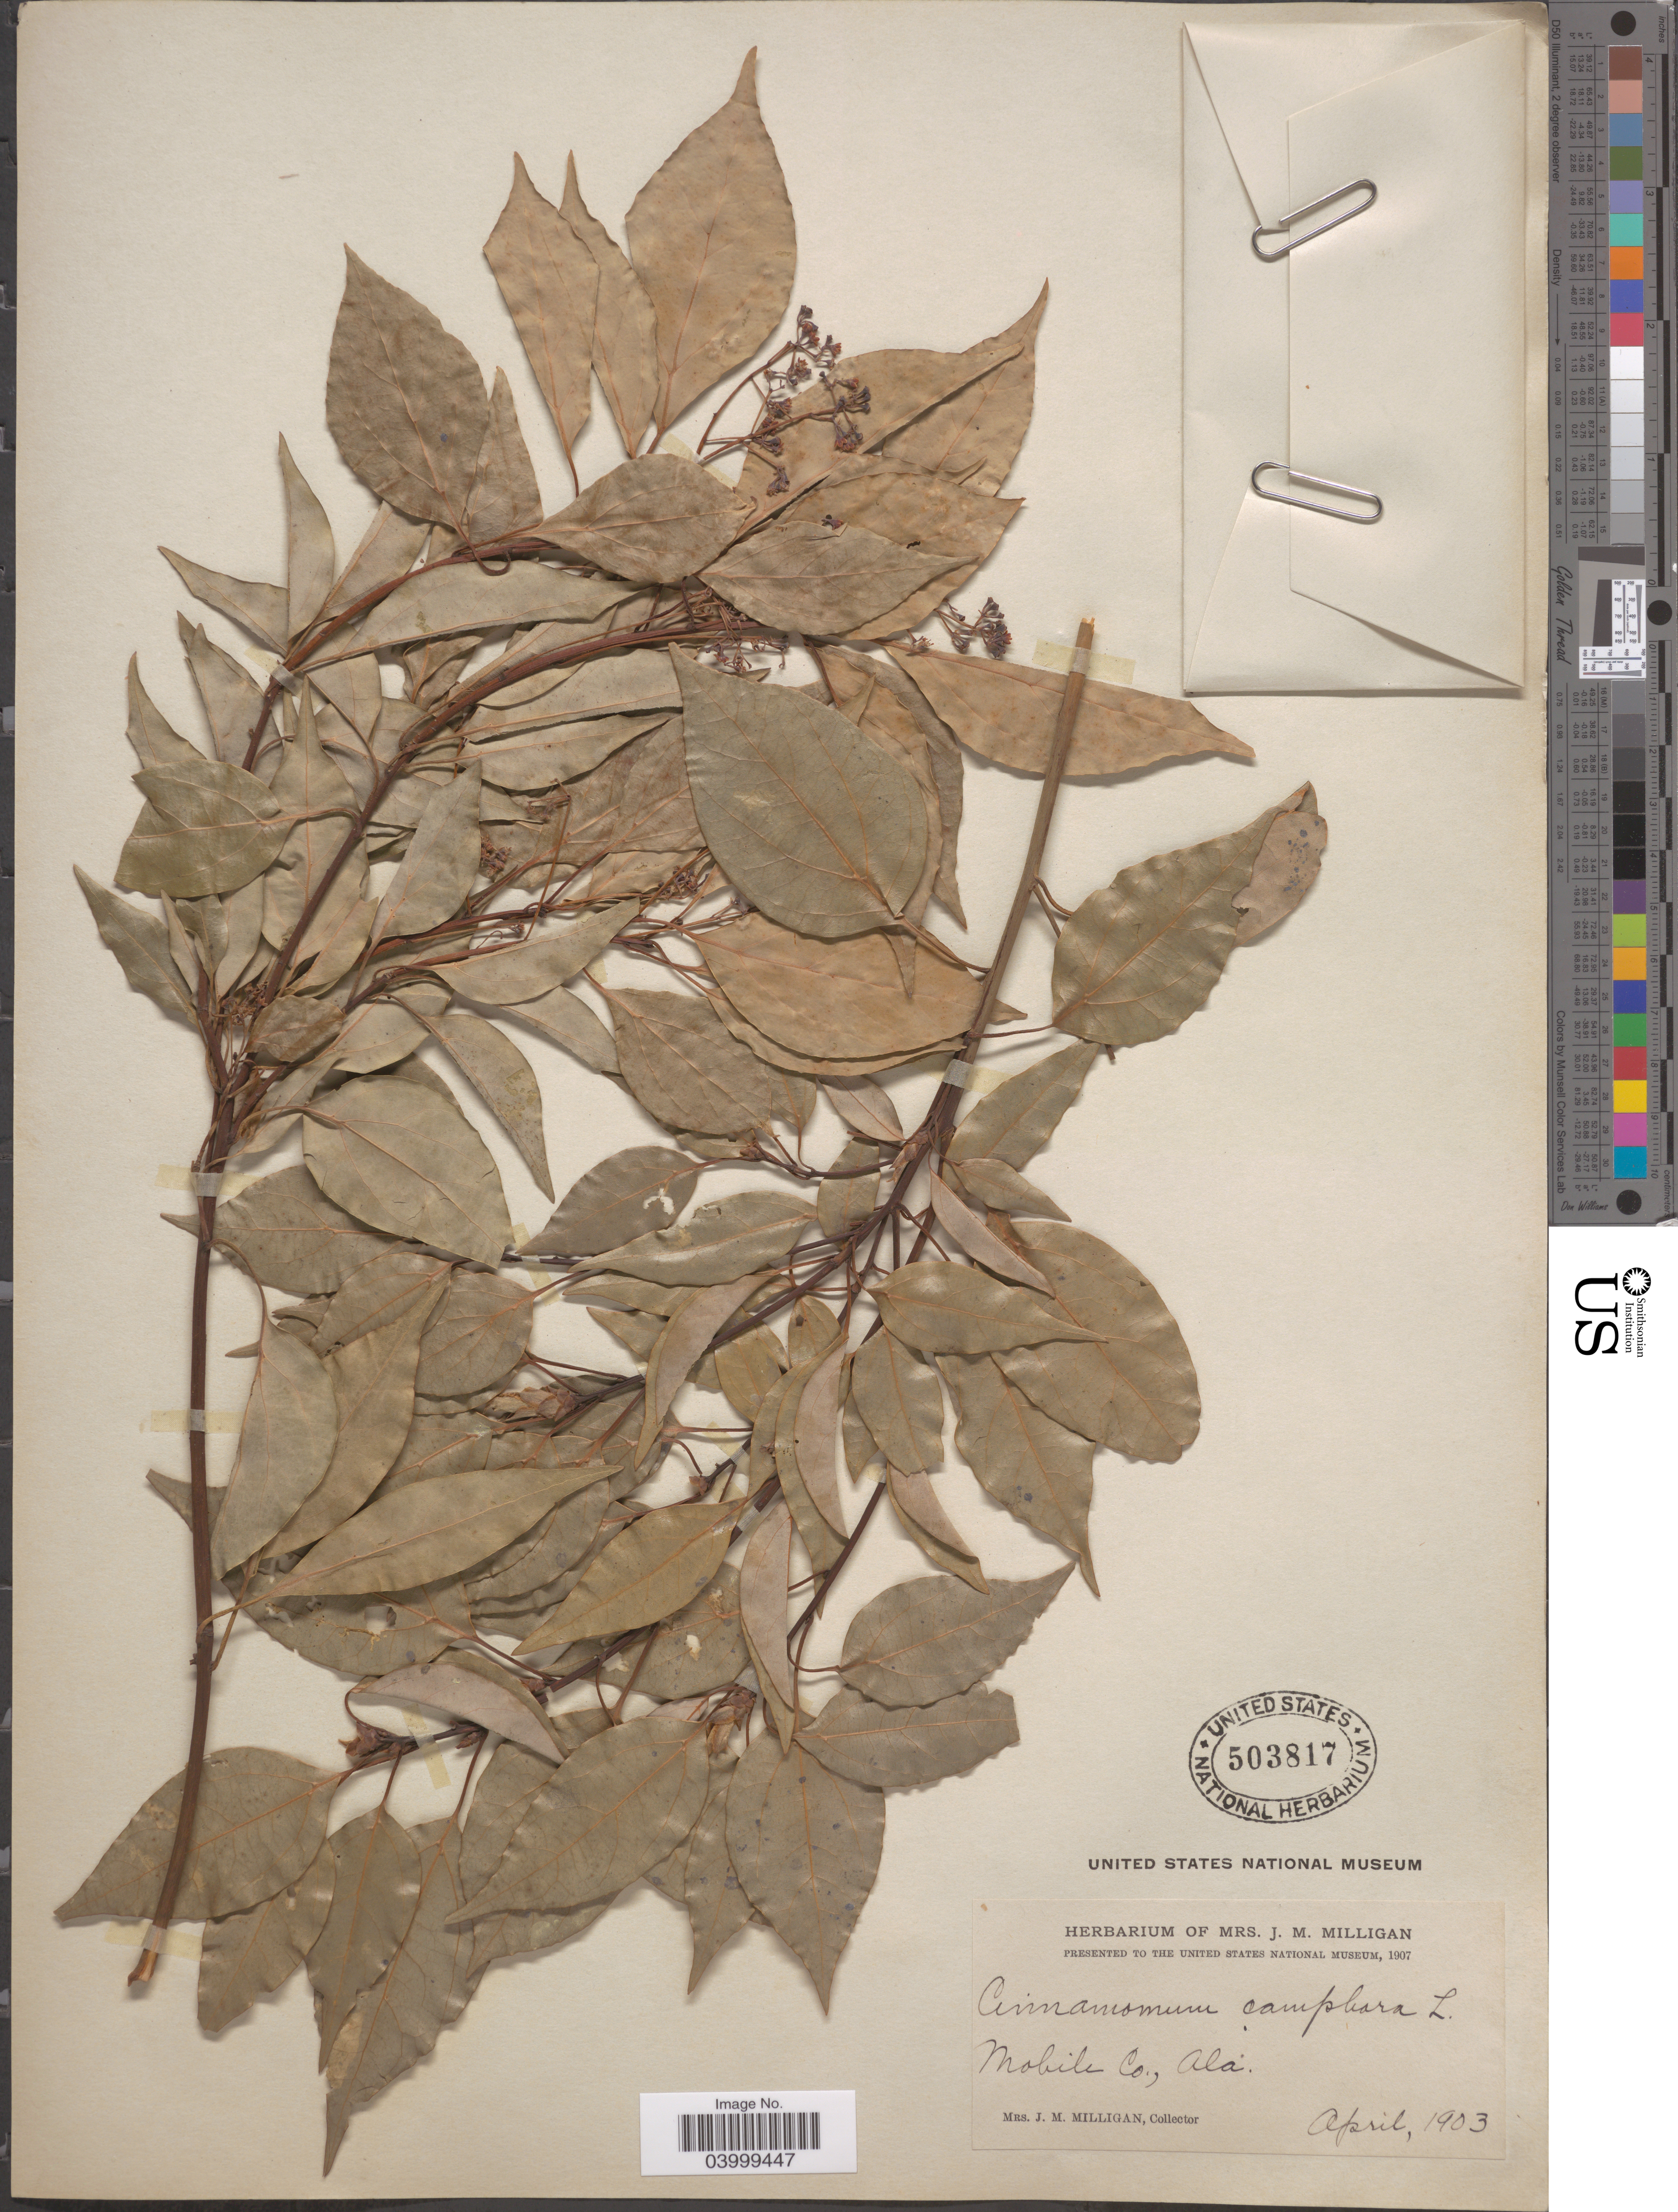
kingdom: Plantae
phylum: Tracheophyta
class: Magnoliopsida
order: Laurales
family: Lauraceae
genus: Cinnamomum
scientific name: Cinnamomum camphora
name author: (L.) J. Presl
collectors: J. Milligan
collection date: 1903-04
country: United States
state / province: Alabama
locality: Mobile Co.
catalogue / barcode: US 503817